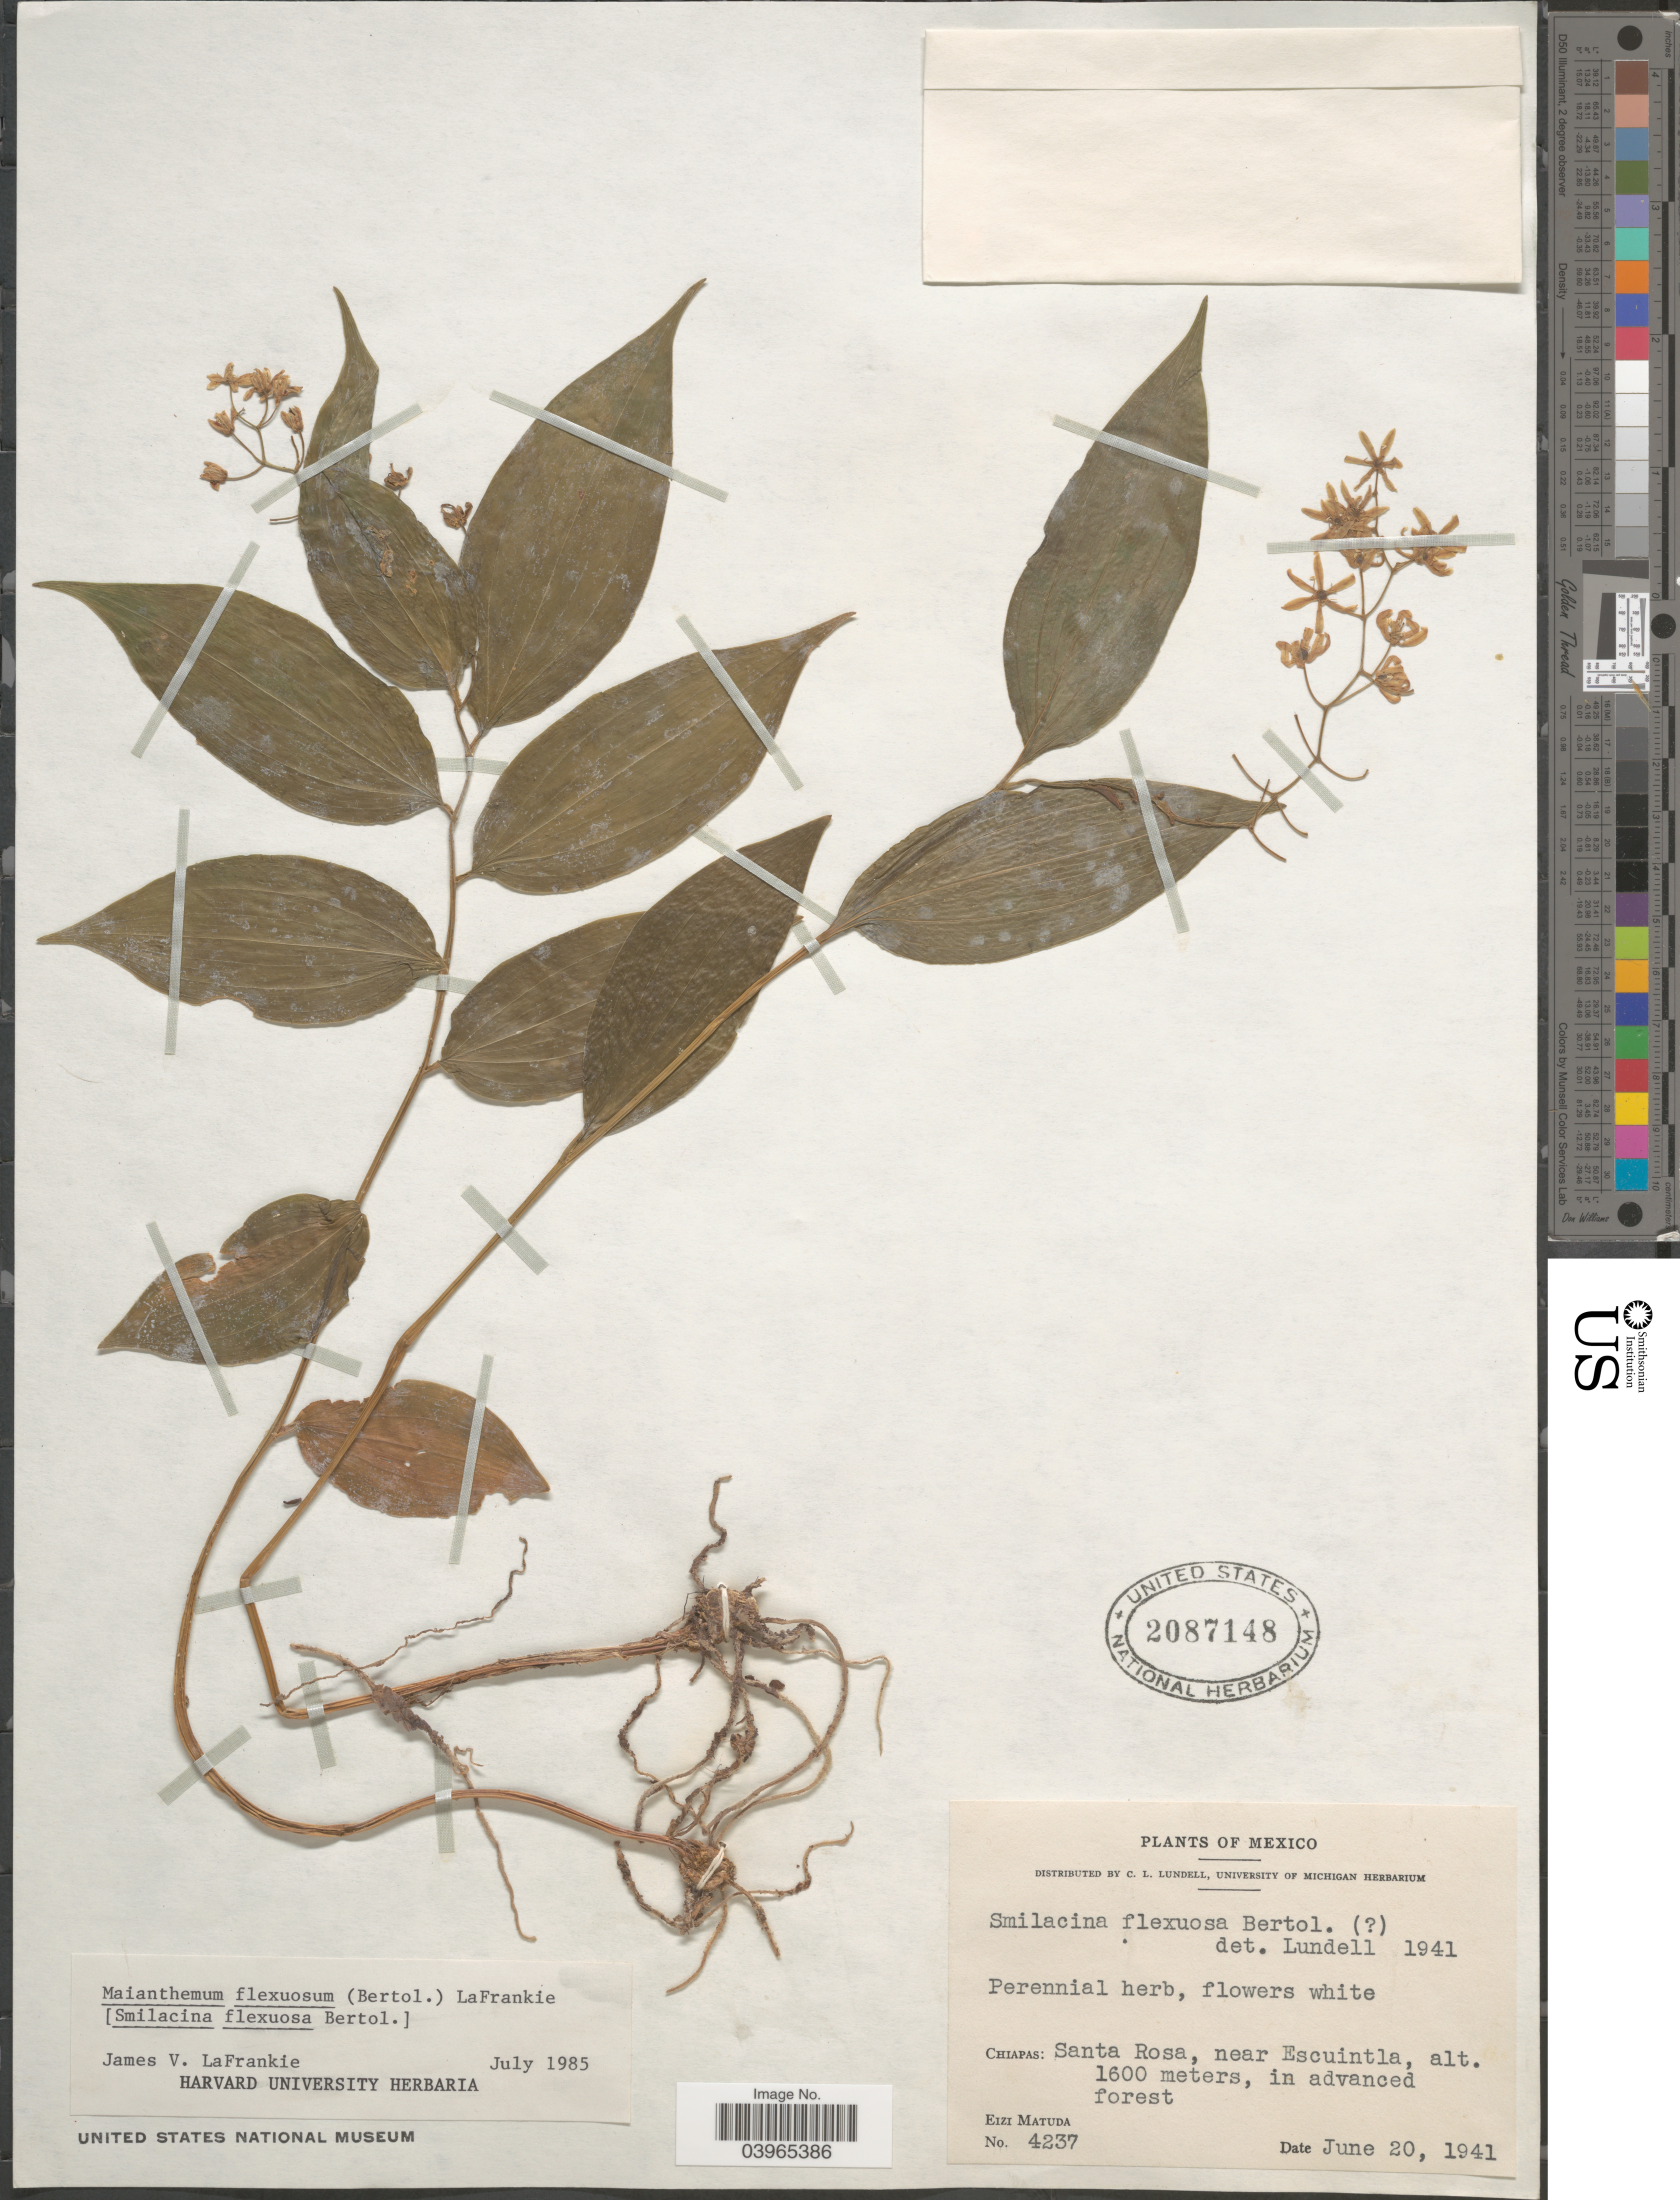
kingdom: Plantae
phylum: Tracheophyta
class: Liliopsida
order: Asparagales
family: Asparagaceae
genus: Maianthemum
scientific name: Maianthemum flexuosum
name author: (Bertol.) LaFrankie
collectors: E. Matuda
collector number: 4237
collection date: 1941-06-20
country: Mexico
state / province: Chiapas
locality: Santa Rosa, near Escuintla.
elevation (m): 1600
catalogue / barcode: US 2087148